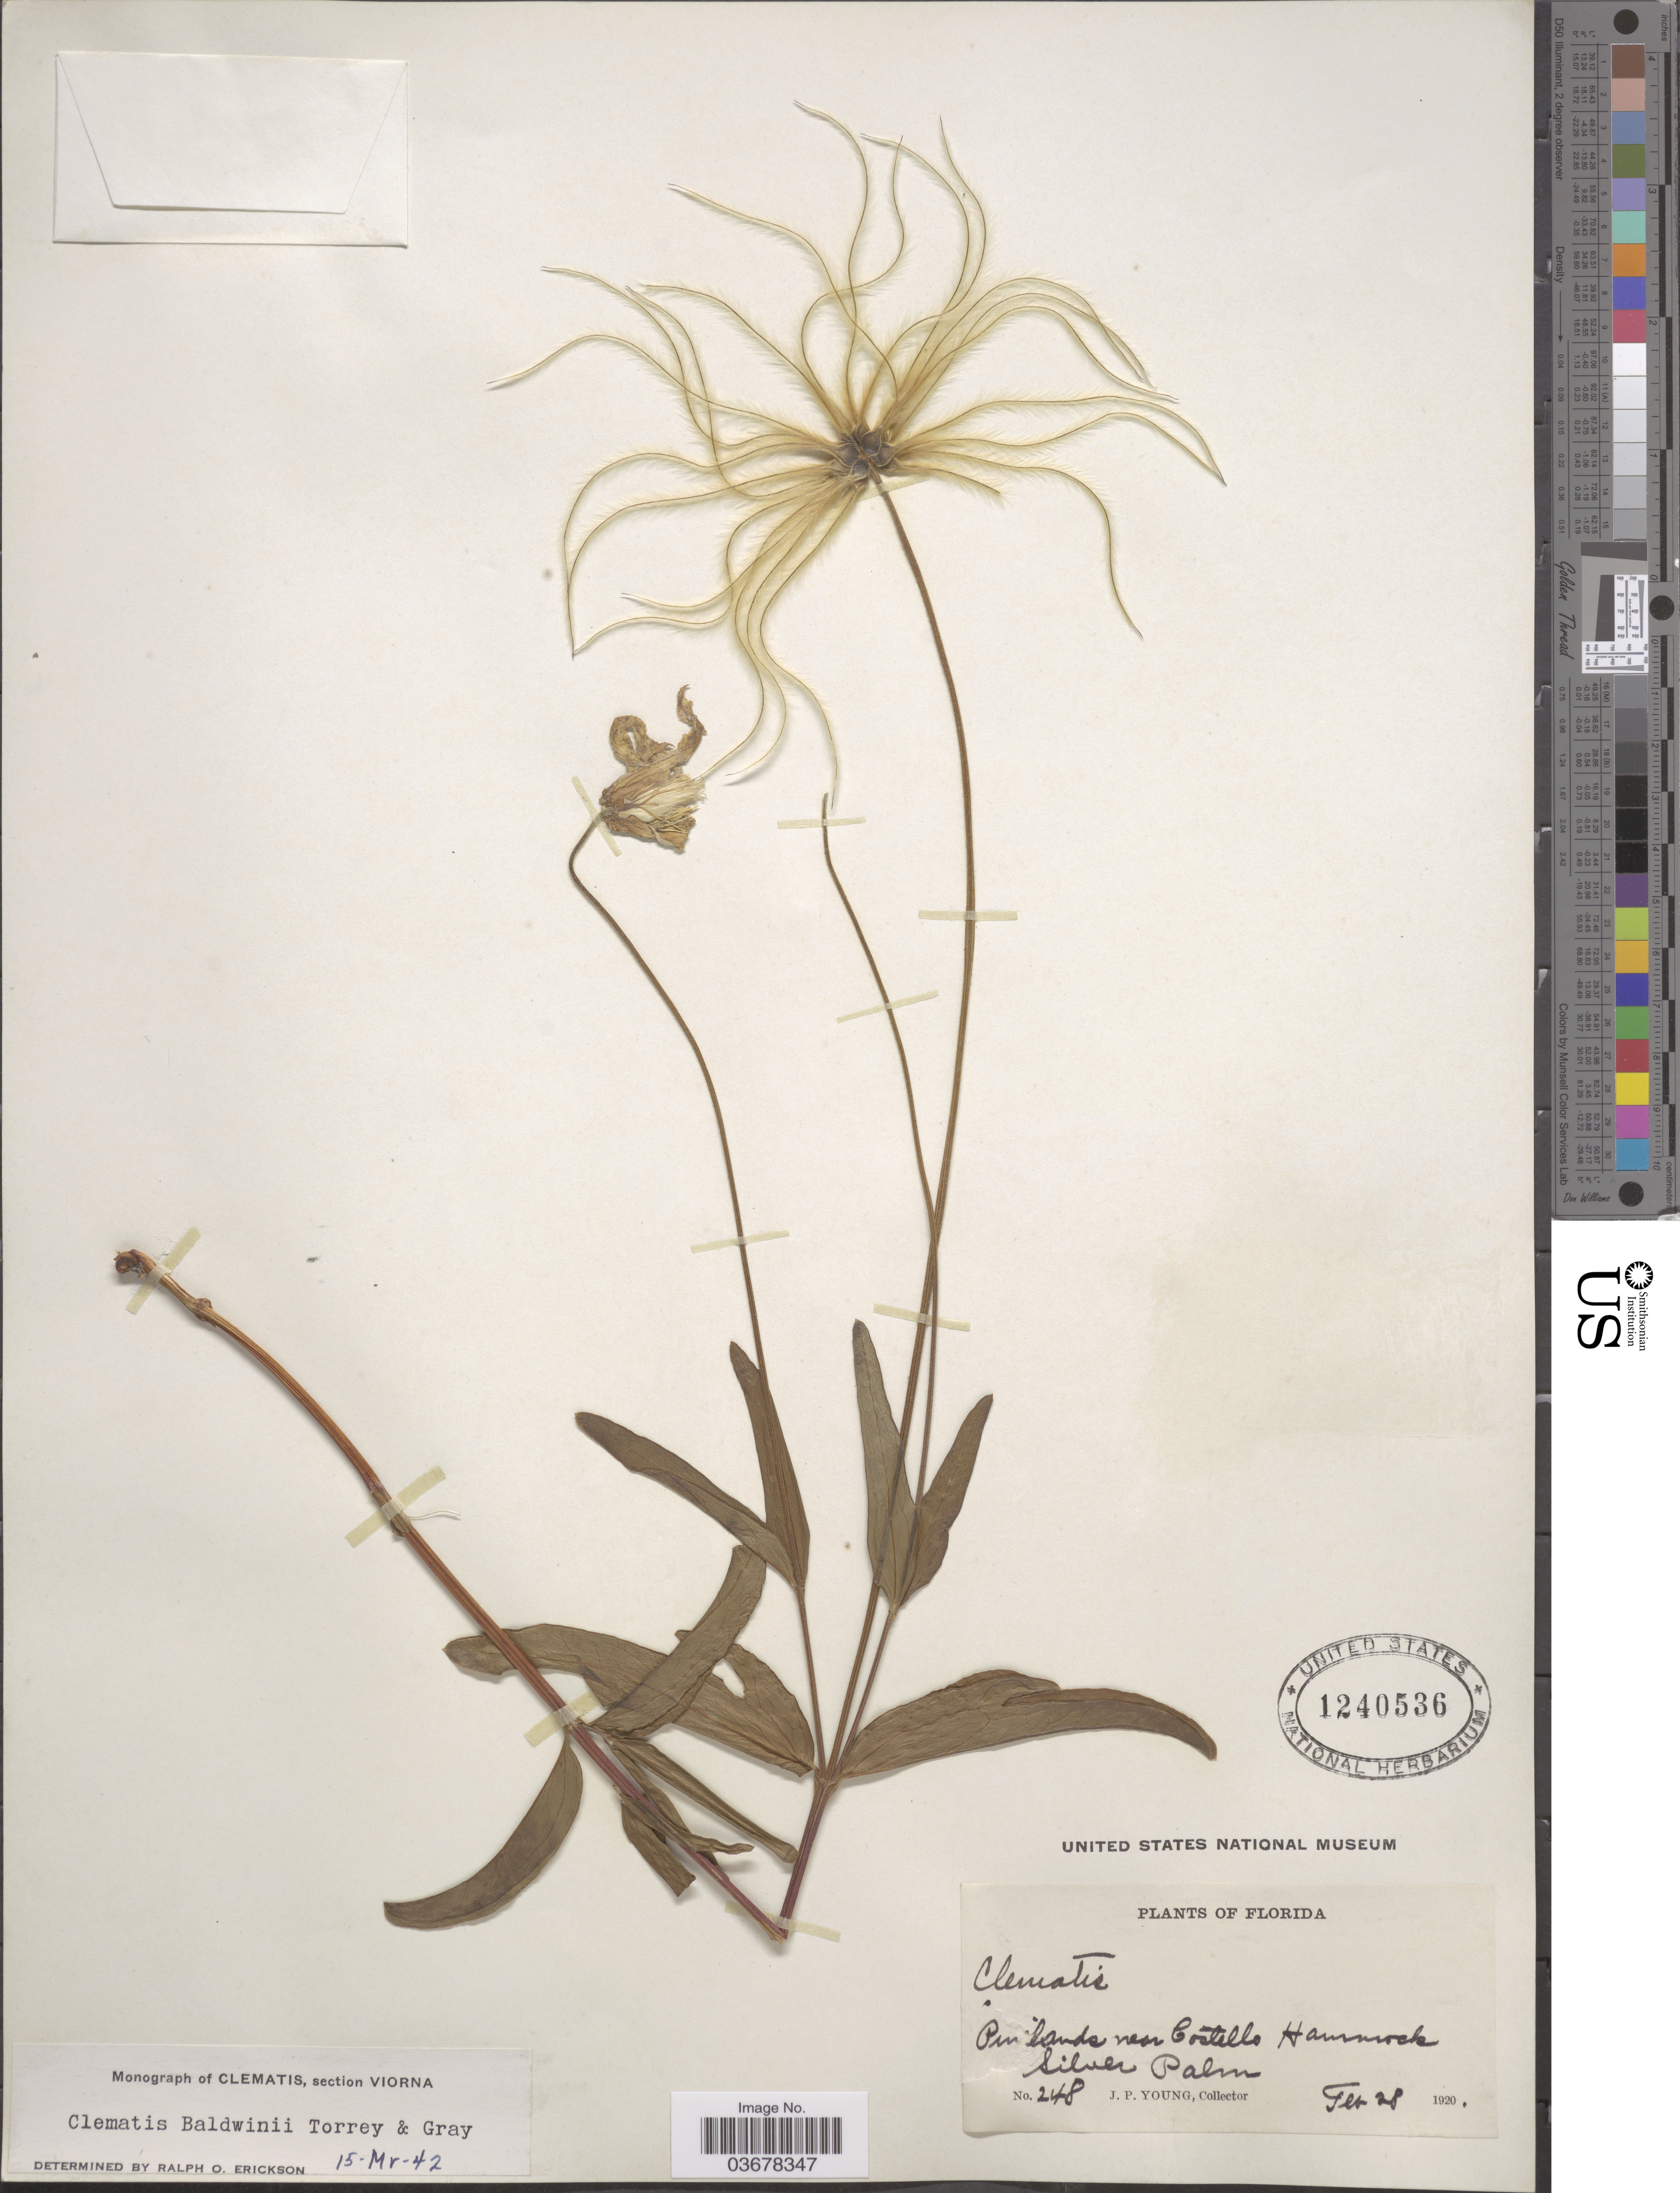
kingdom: Plantae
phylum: Tracheophyta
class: Magnoliopsida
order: Ranunculales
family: Ranunculaceae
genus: Clematis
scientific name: Clematis viorna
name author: L.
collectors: J. P. Young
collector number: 248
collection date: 1920-02-28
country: United States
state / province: Florida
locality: Near Costello Hammock Silver Palm.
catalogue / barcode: US 1240536